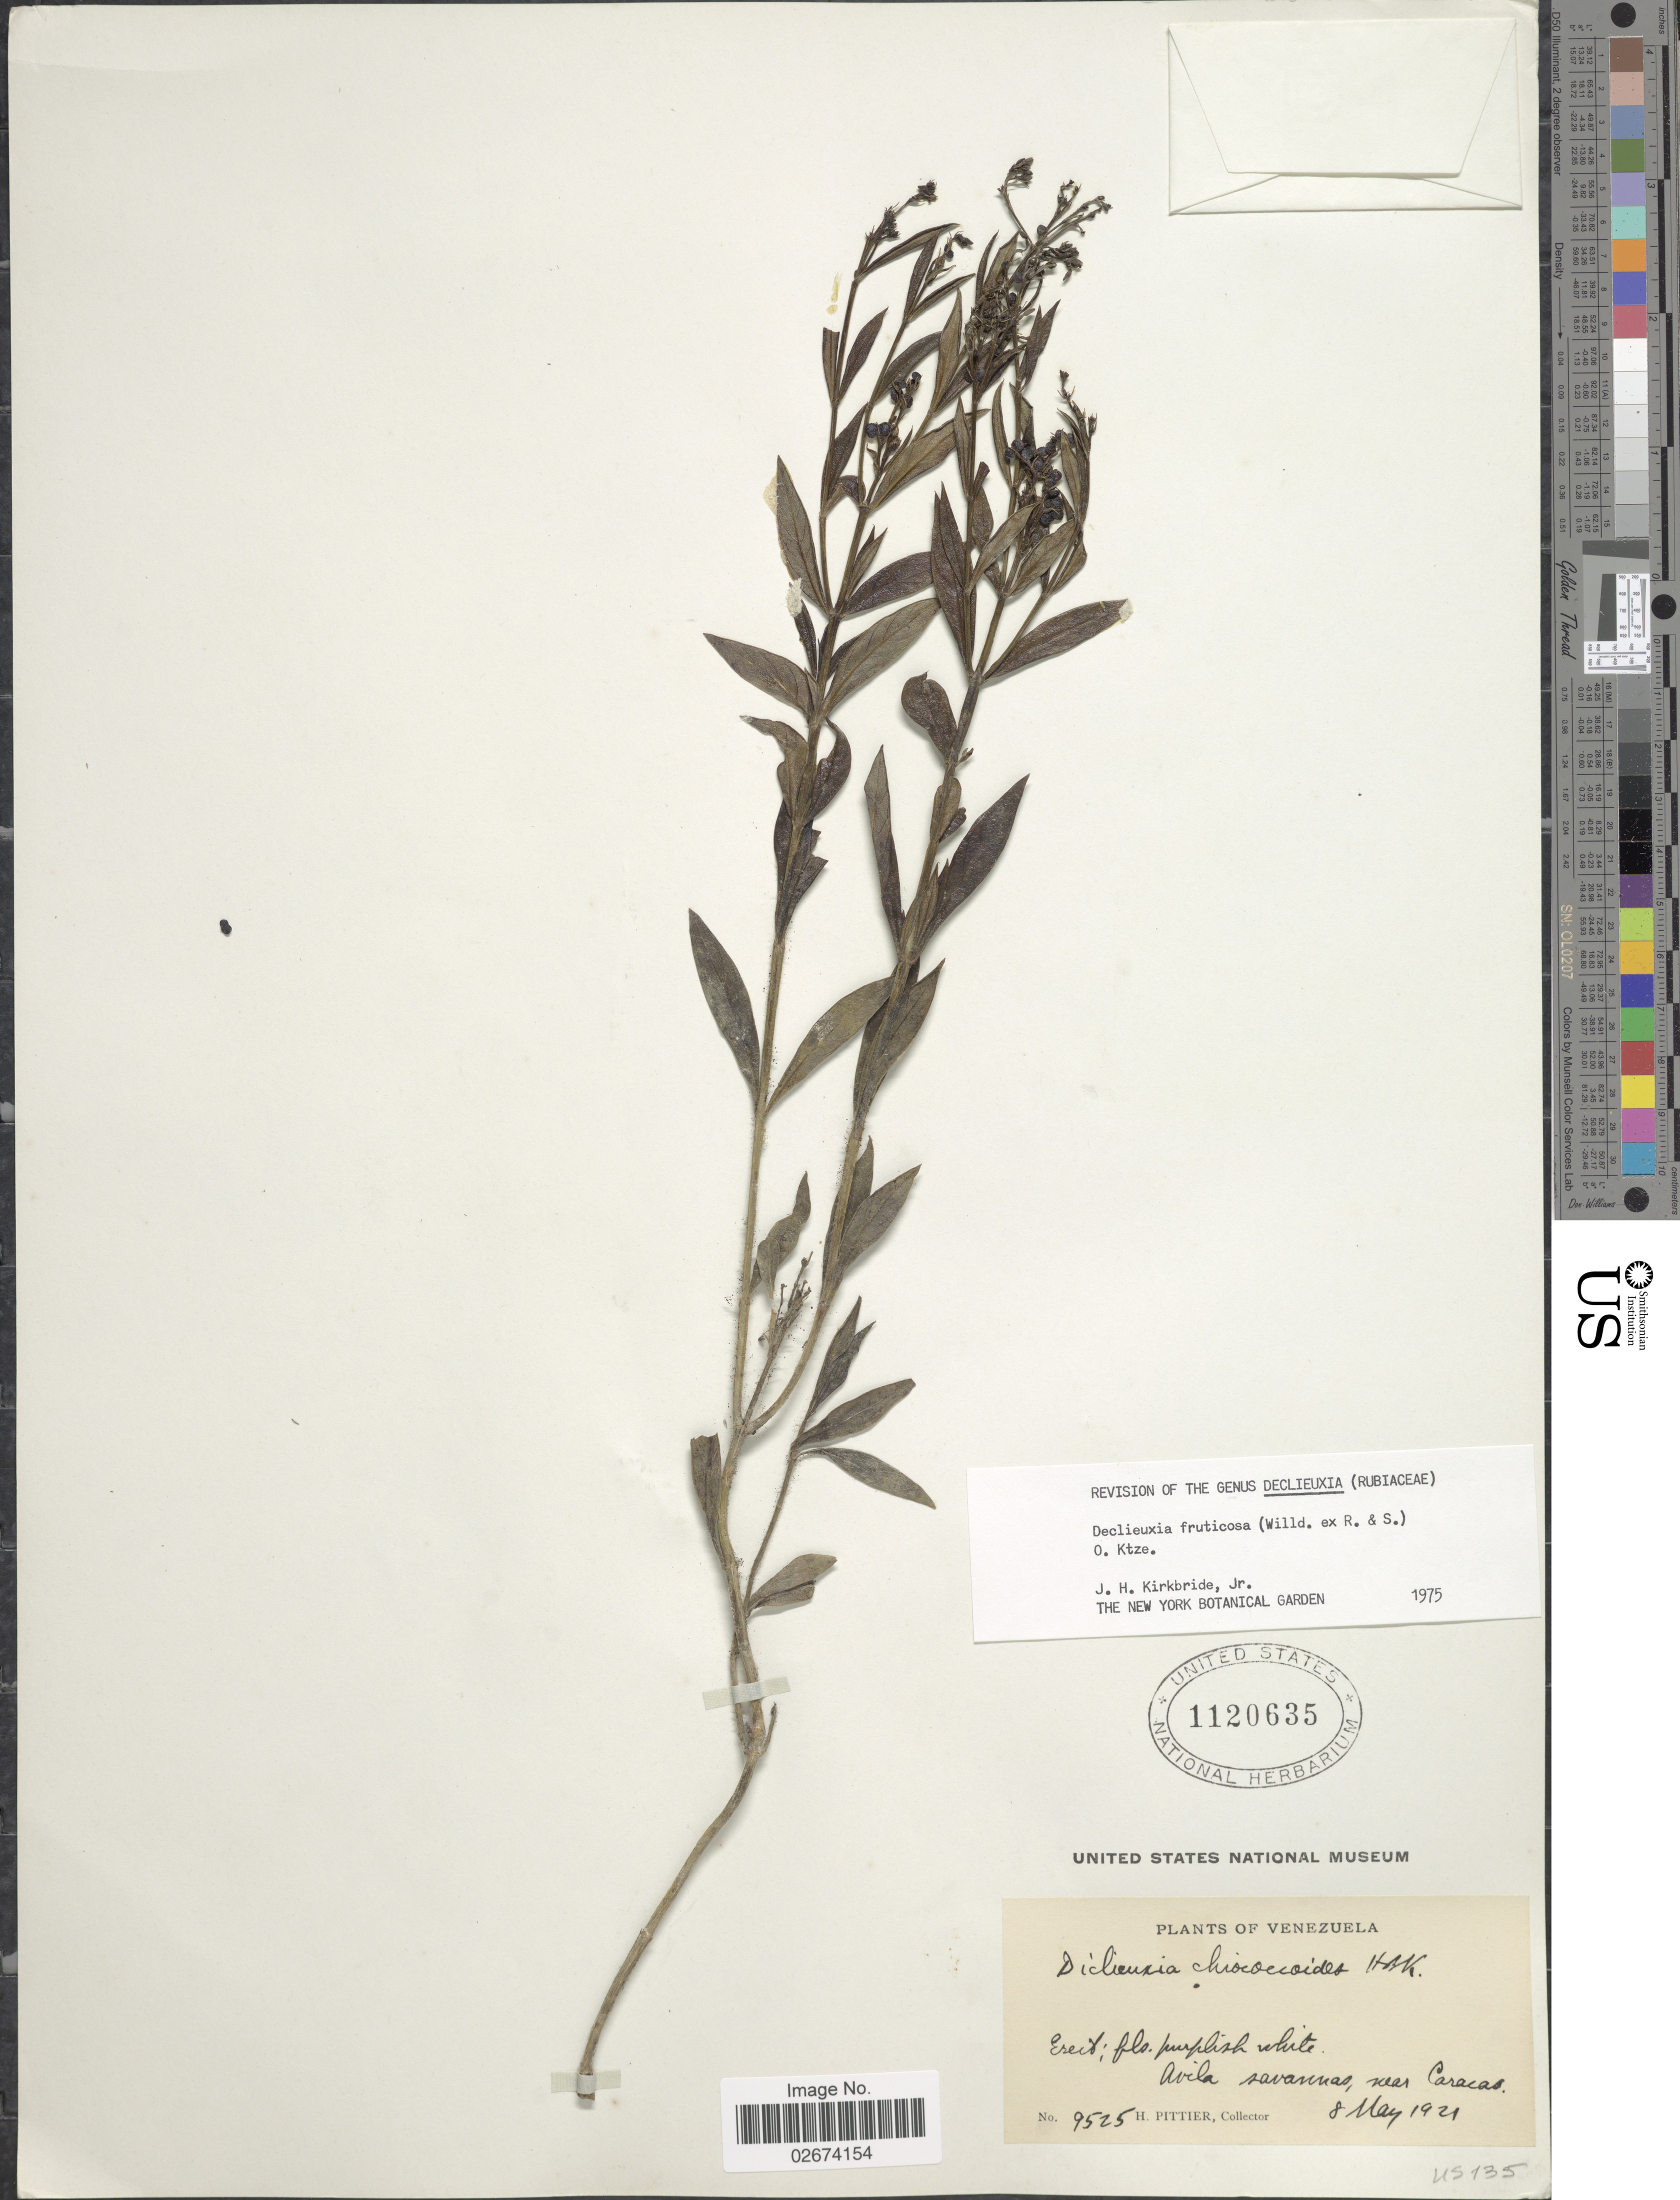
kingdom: Plantae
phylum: Tracheophyta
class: Magnoliopsida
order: Gentianales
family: Rubiaceae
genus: Declieuxia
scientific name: Declieuxia fruticosa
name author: (Willd. ex Roem. & Schult.) Kuntze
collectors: H. F. Pittier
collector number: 9525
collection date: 1921-05-08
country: Venezuela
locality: Avila savannas, near Caracas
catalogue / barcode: US 1120635